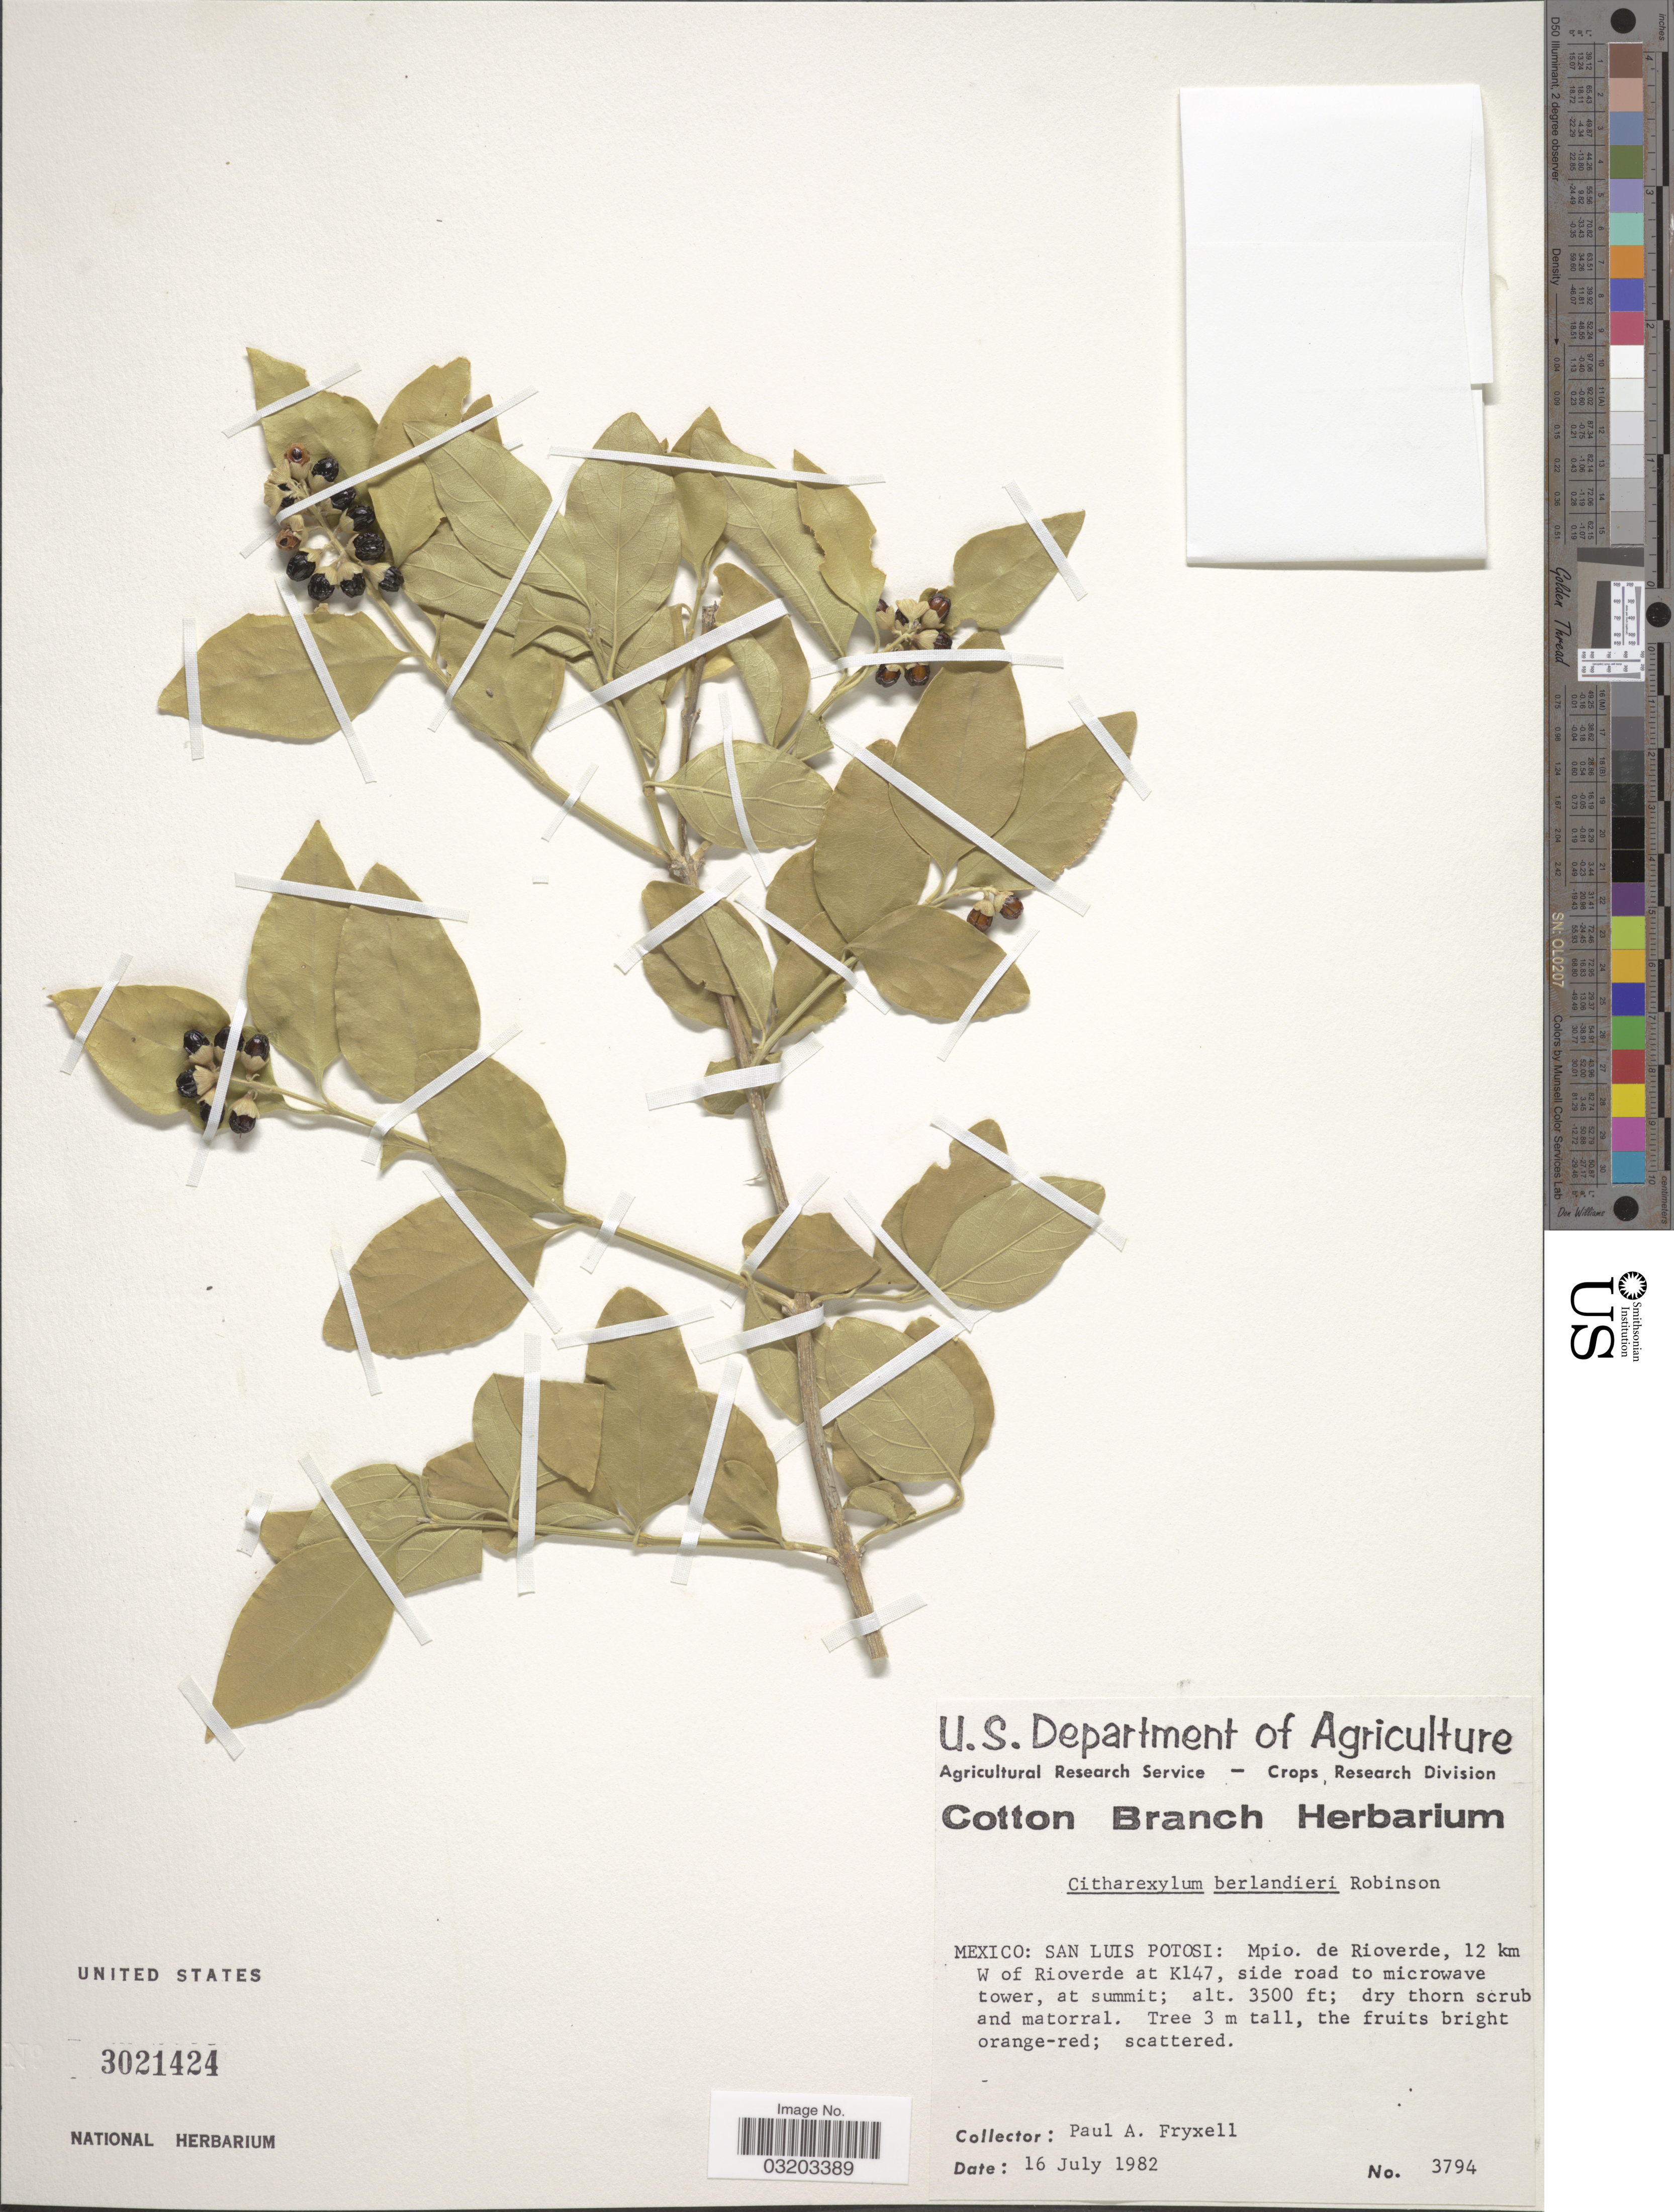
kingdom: Plantae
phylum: Tracheophyta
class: Magnoliopsida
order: Lamiales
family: Verbenaceae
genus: Citharexylum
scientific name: Citharexylum berlandieri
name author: B.L. Rob.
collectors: P. A. Fryxell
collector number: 3794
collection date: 1982-07-16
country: Mexico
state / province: San Luis Potosí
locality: Mpio. de Rioverde, 12 km W of Rioverde at K 147, side road to microwave tower, at summit.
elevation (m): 1067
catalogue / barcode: US 3021424